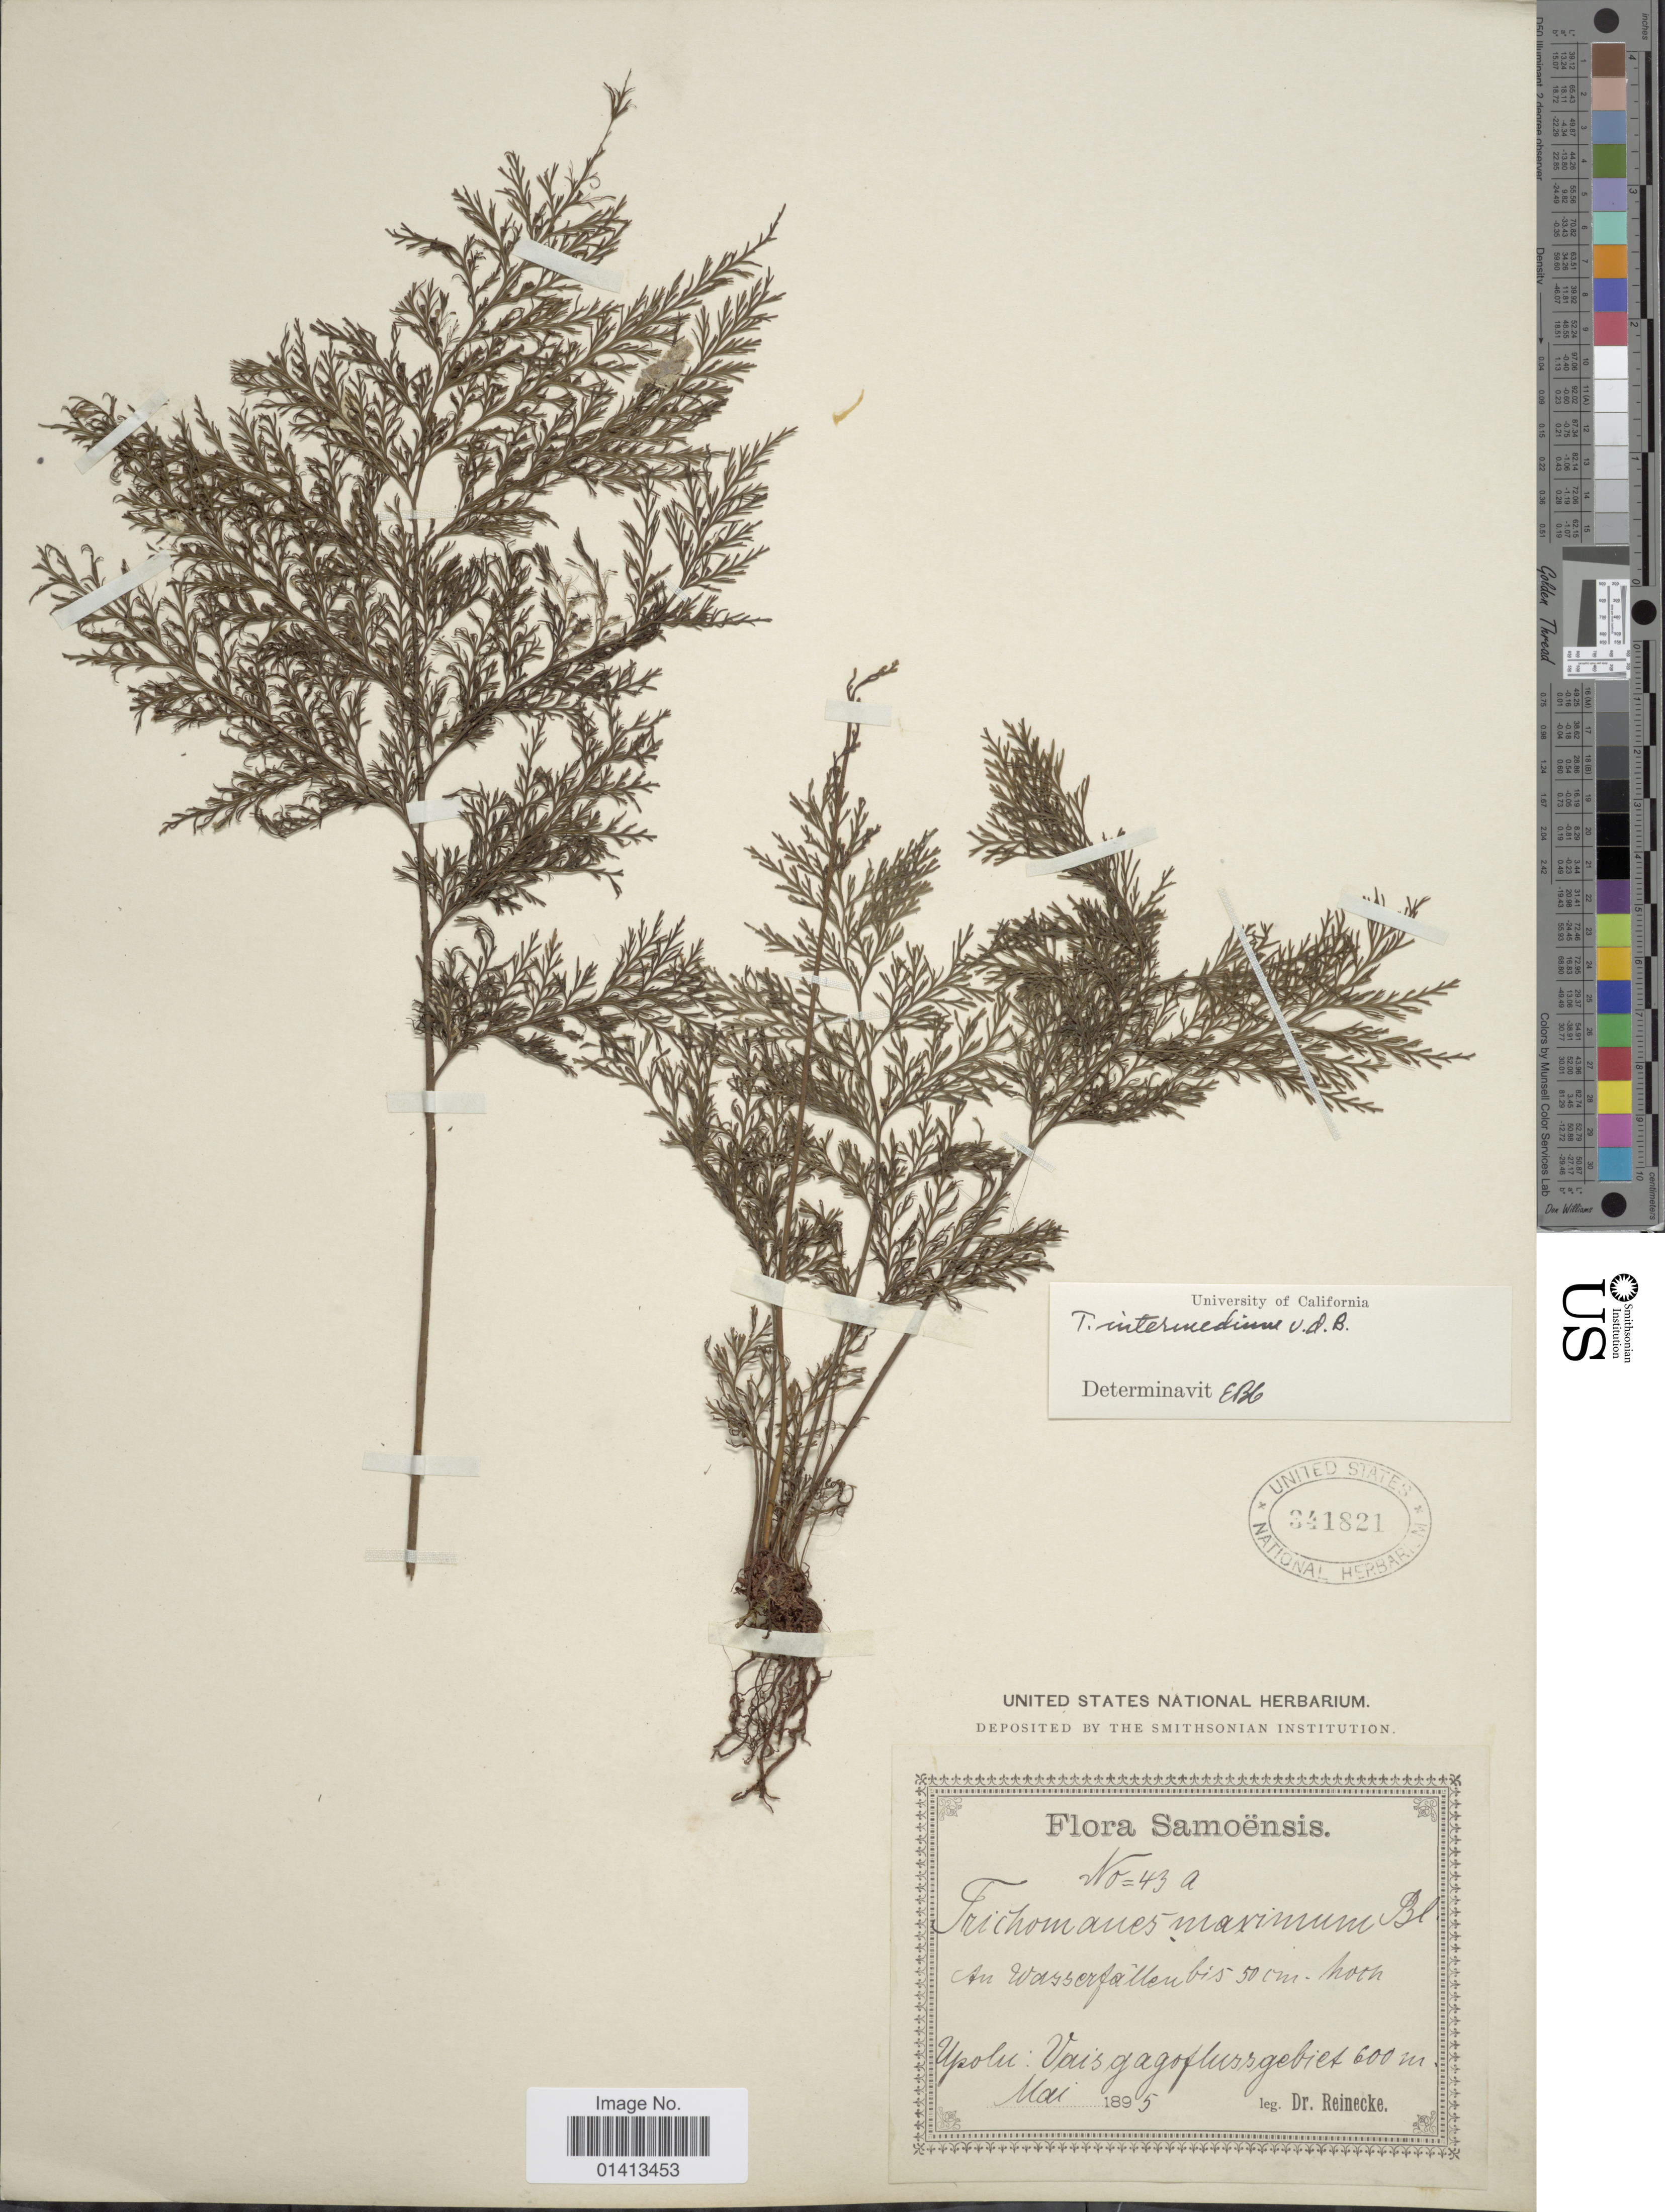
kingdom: Plantae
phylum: Tracheophyta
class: Polypodiopsida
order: Hymenophyllales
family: Hymenophyllaceae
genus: Crepidomanes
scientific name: Crepidomanes intermedium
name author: (Bosch) Ebihara & K. Iwats.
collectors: -- Reinecke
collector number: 43a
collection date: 1895-05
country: Samoa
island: Upolu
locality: Samoënsis, An Wasserfallen, Upolu: Vais gagosflussgebiet [interpreted]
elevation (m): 600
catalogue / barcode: US 341821